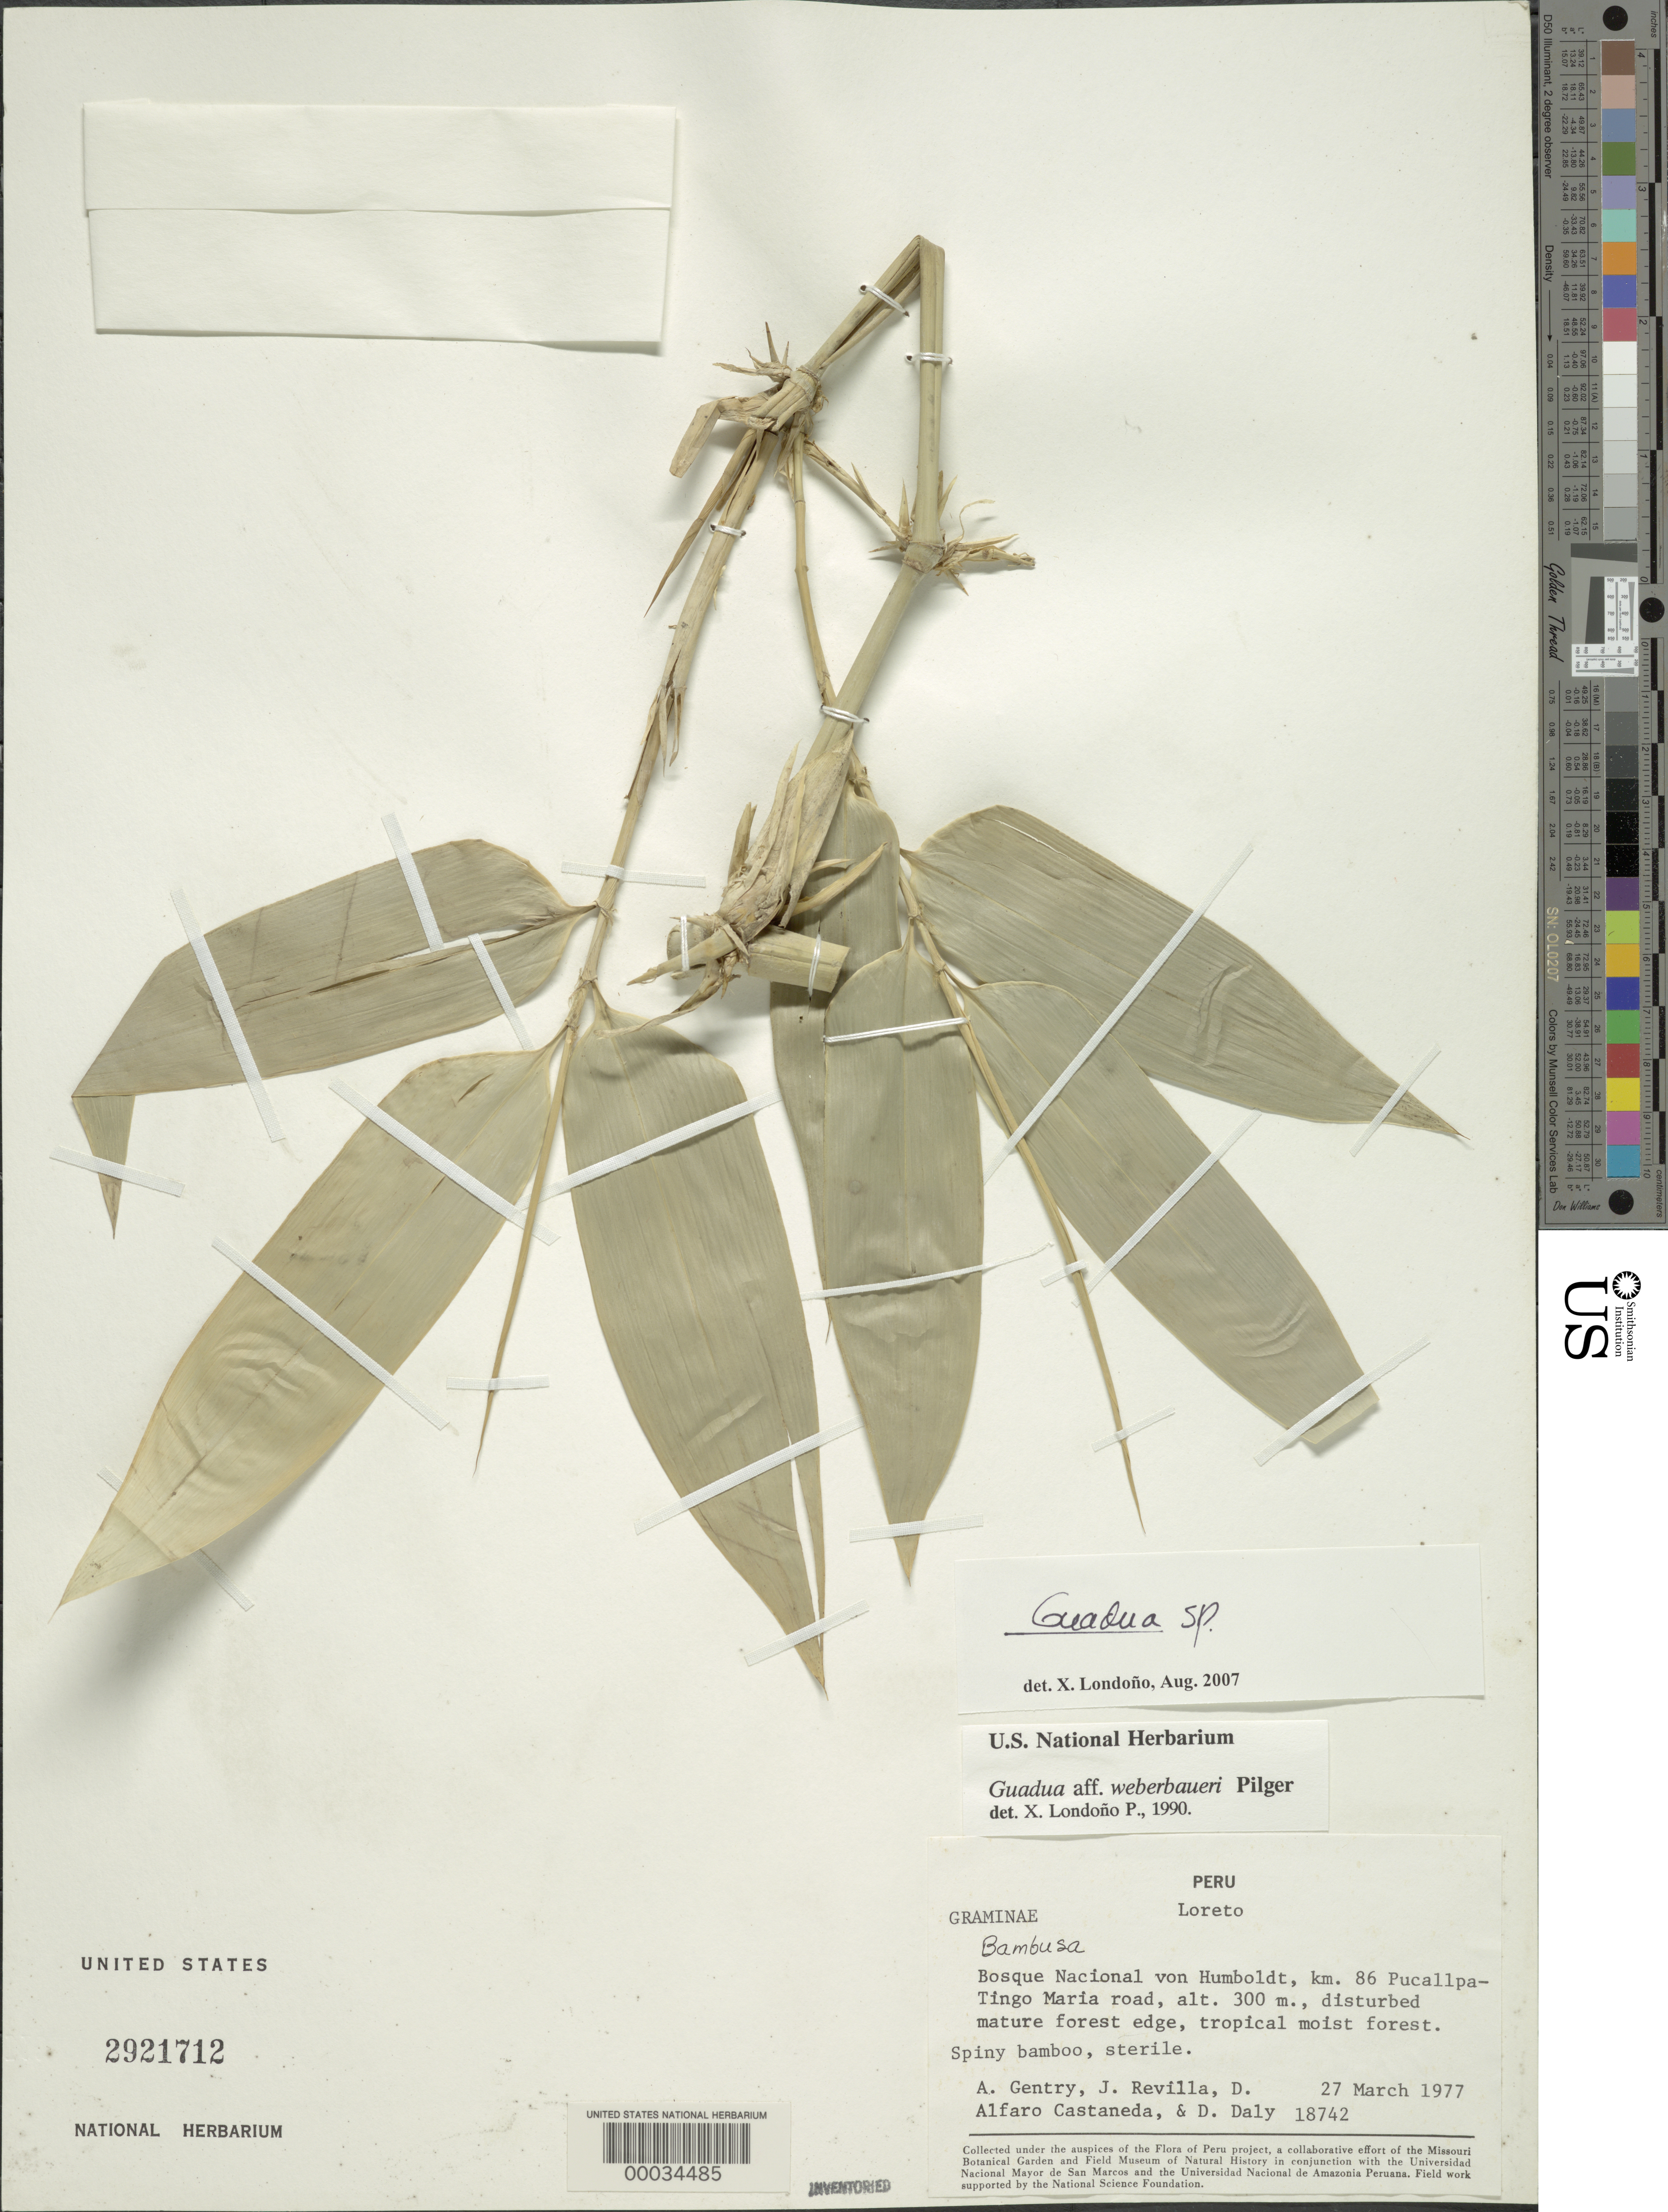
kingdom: Plantae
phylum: Tracheophyta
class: Liliopsida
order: Poales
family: Poaceae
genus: Guadua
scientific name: Guadua sp.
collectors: M. Nee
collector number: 18742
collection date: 1985-08-26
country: Bolivia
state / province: La Paz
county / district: Ituralde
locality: Puerto Heath along the Rio Madre de Dios at Puruvian border.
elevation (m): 140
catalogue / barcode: US 2921712